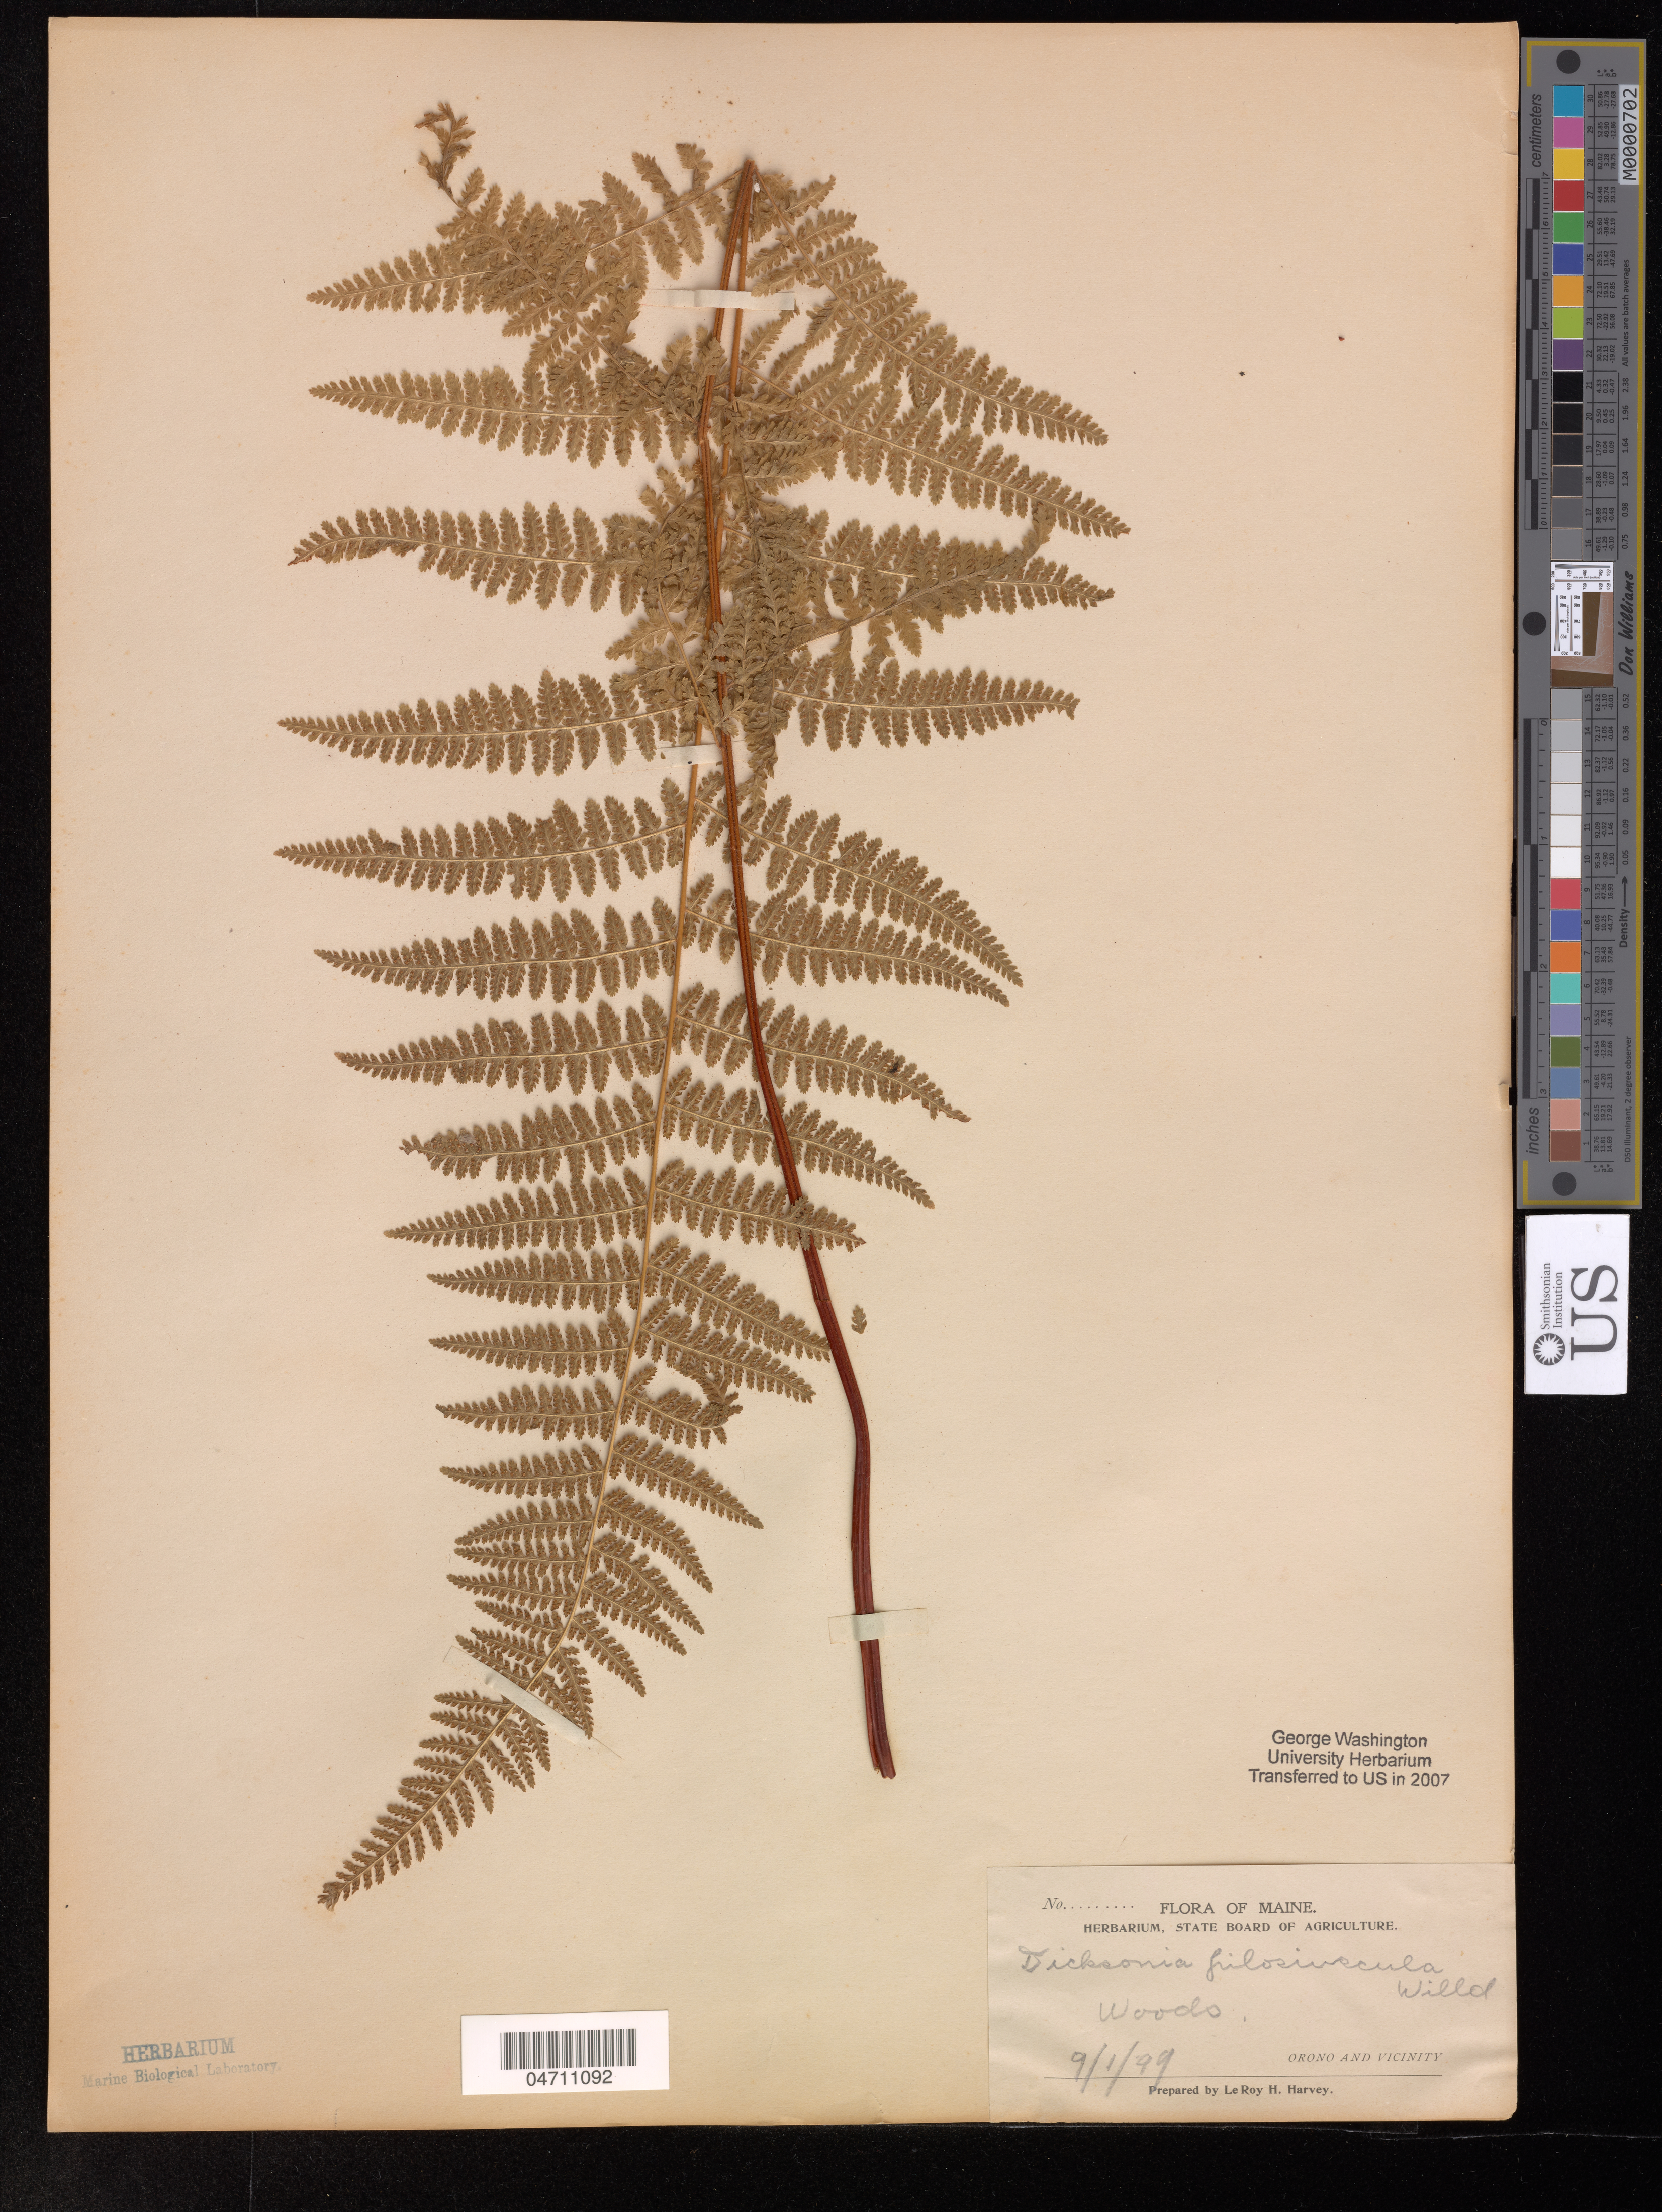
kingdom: Plantae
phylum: Tracheophyta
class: Polypodiopsida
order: Cyatheales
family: Dicksoniaceae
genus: Dicksonia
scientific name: Dicksonia pilosiuscula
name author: Willd.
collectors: L. H. Harvey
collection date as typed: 9 Jan99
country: United States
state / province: Maine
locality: Woods, Orono and Vicinity.